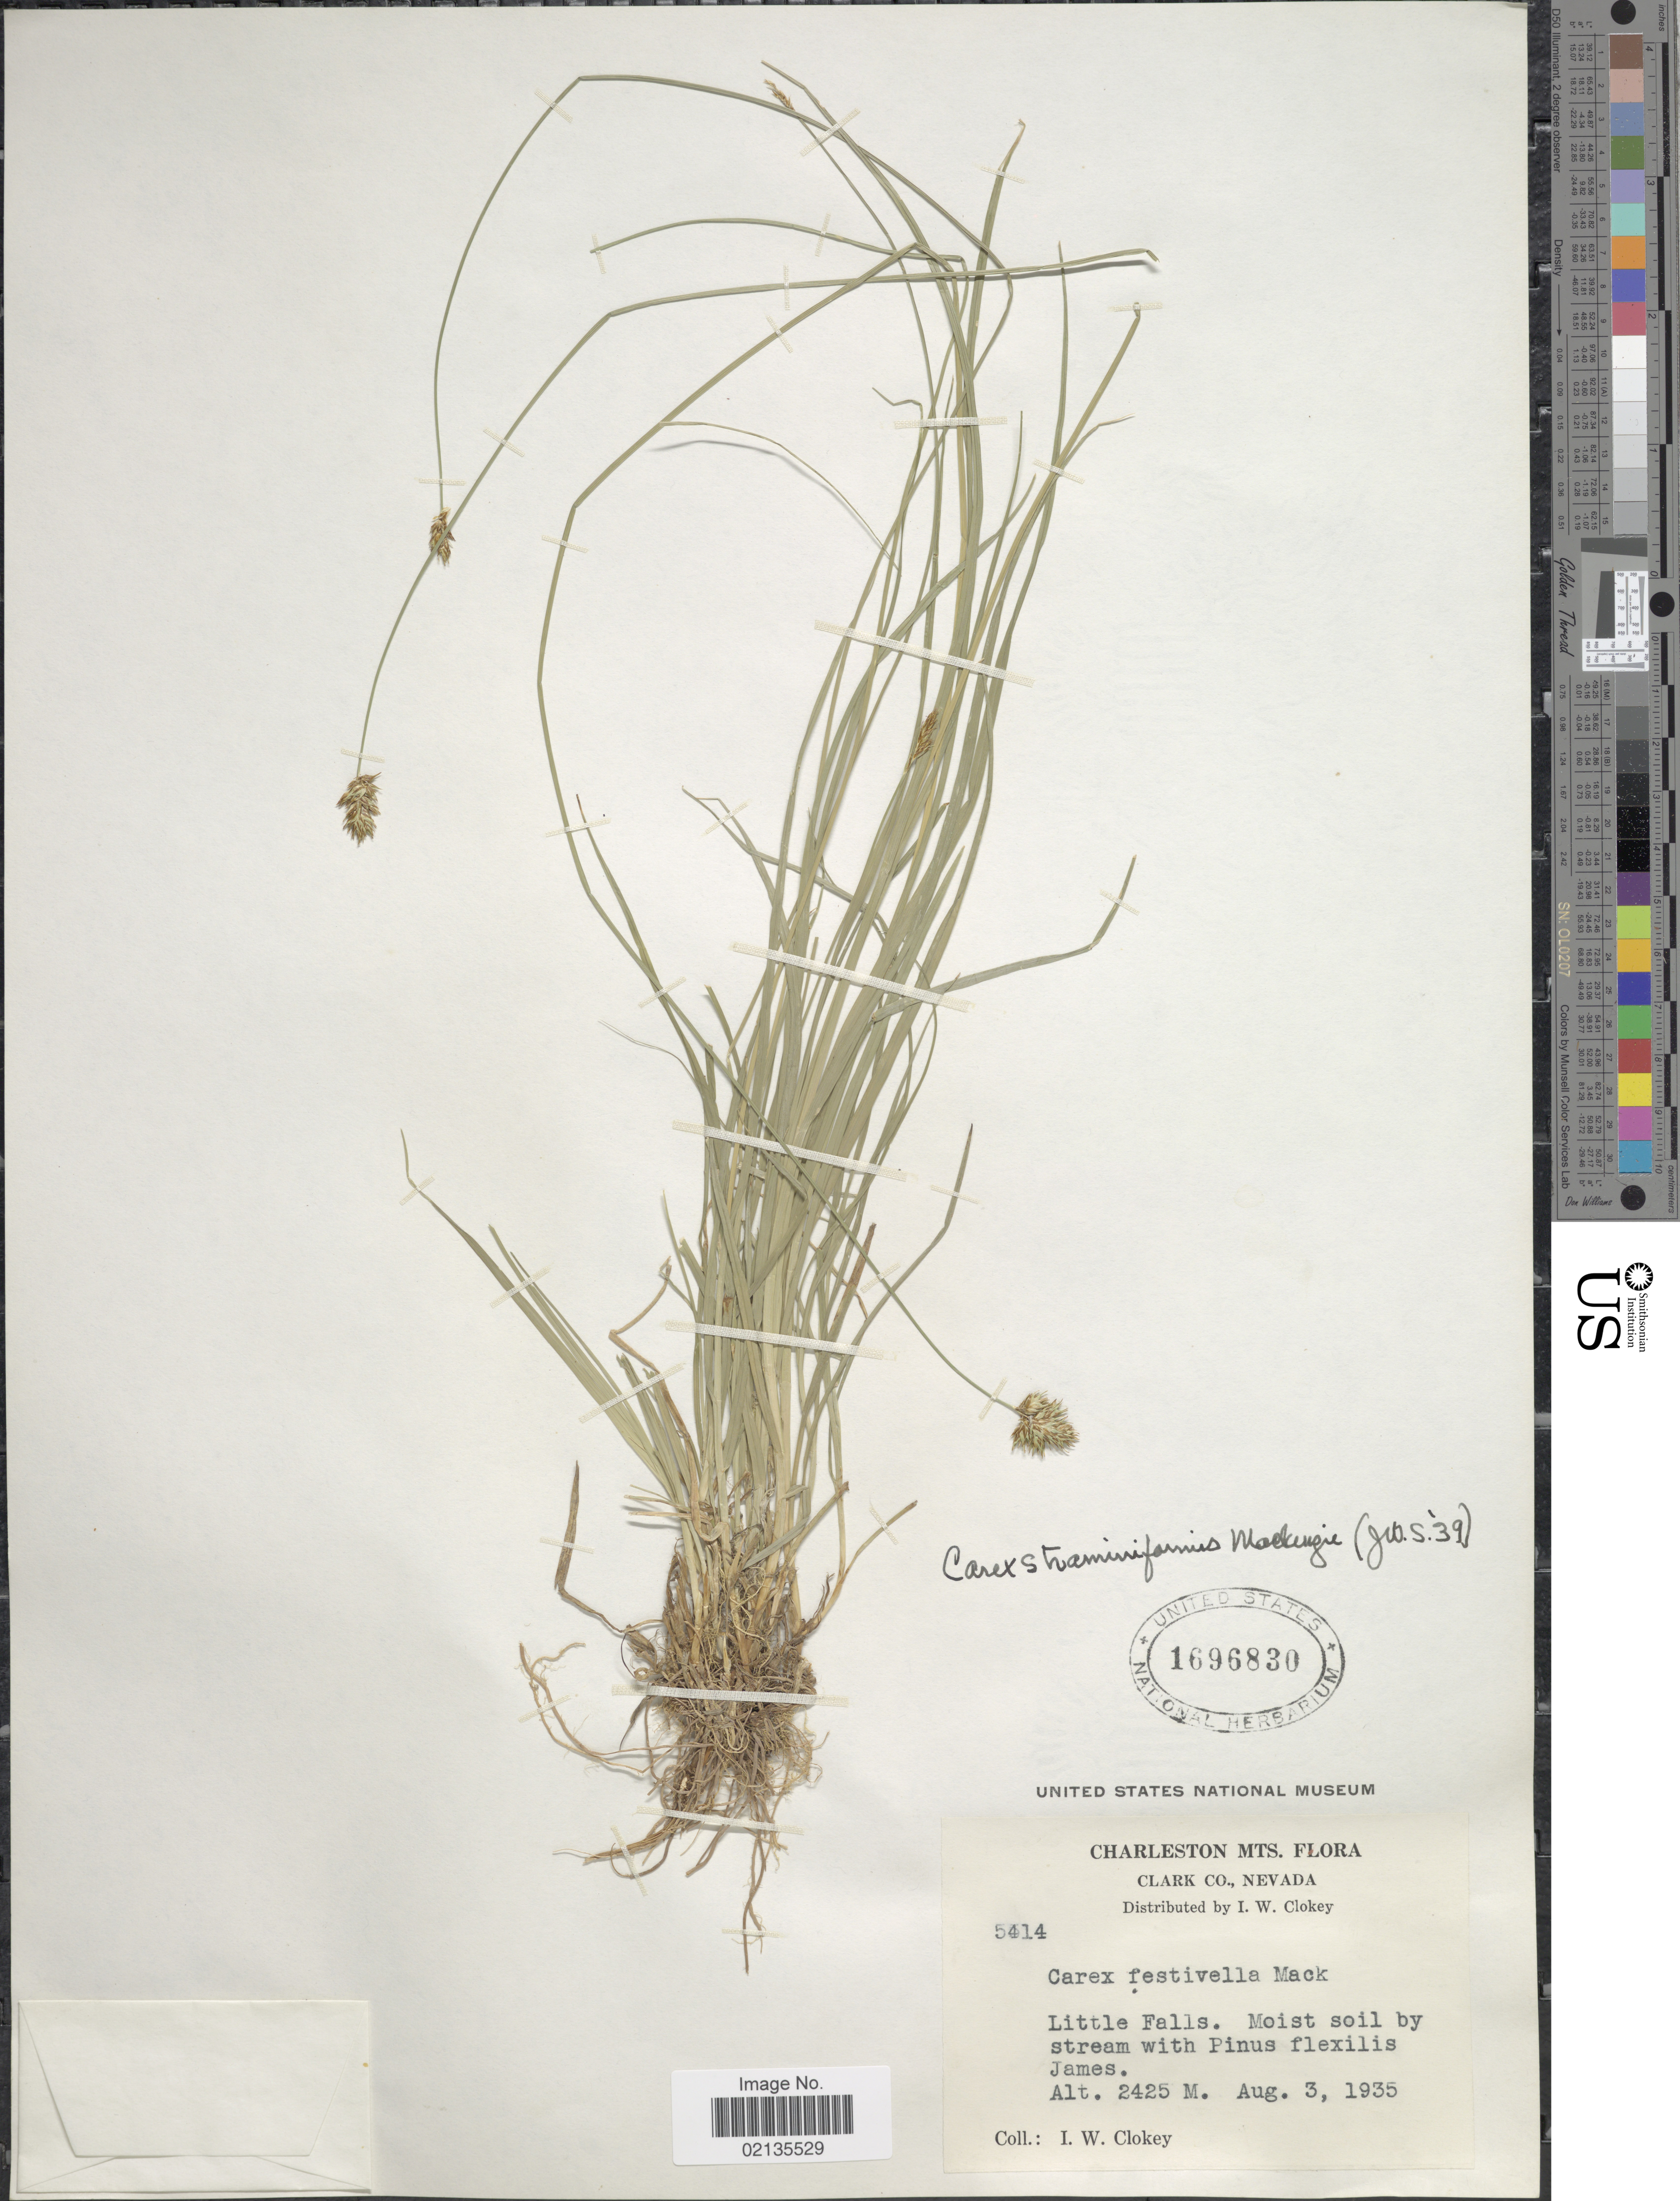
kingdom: Plantae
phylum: Tracheophyta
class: Liliopsida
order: Poales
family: Cyperaceae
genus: Carex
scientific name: Carex straminiformis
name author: L.H. Bailey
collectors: I. W. Clokey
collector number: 5414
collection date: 1935-08-03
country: United States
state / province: Nevada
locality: Charleston Mts., Clark Co., Little Falls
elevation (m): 2425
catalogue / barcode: US 1696830